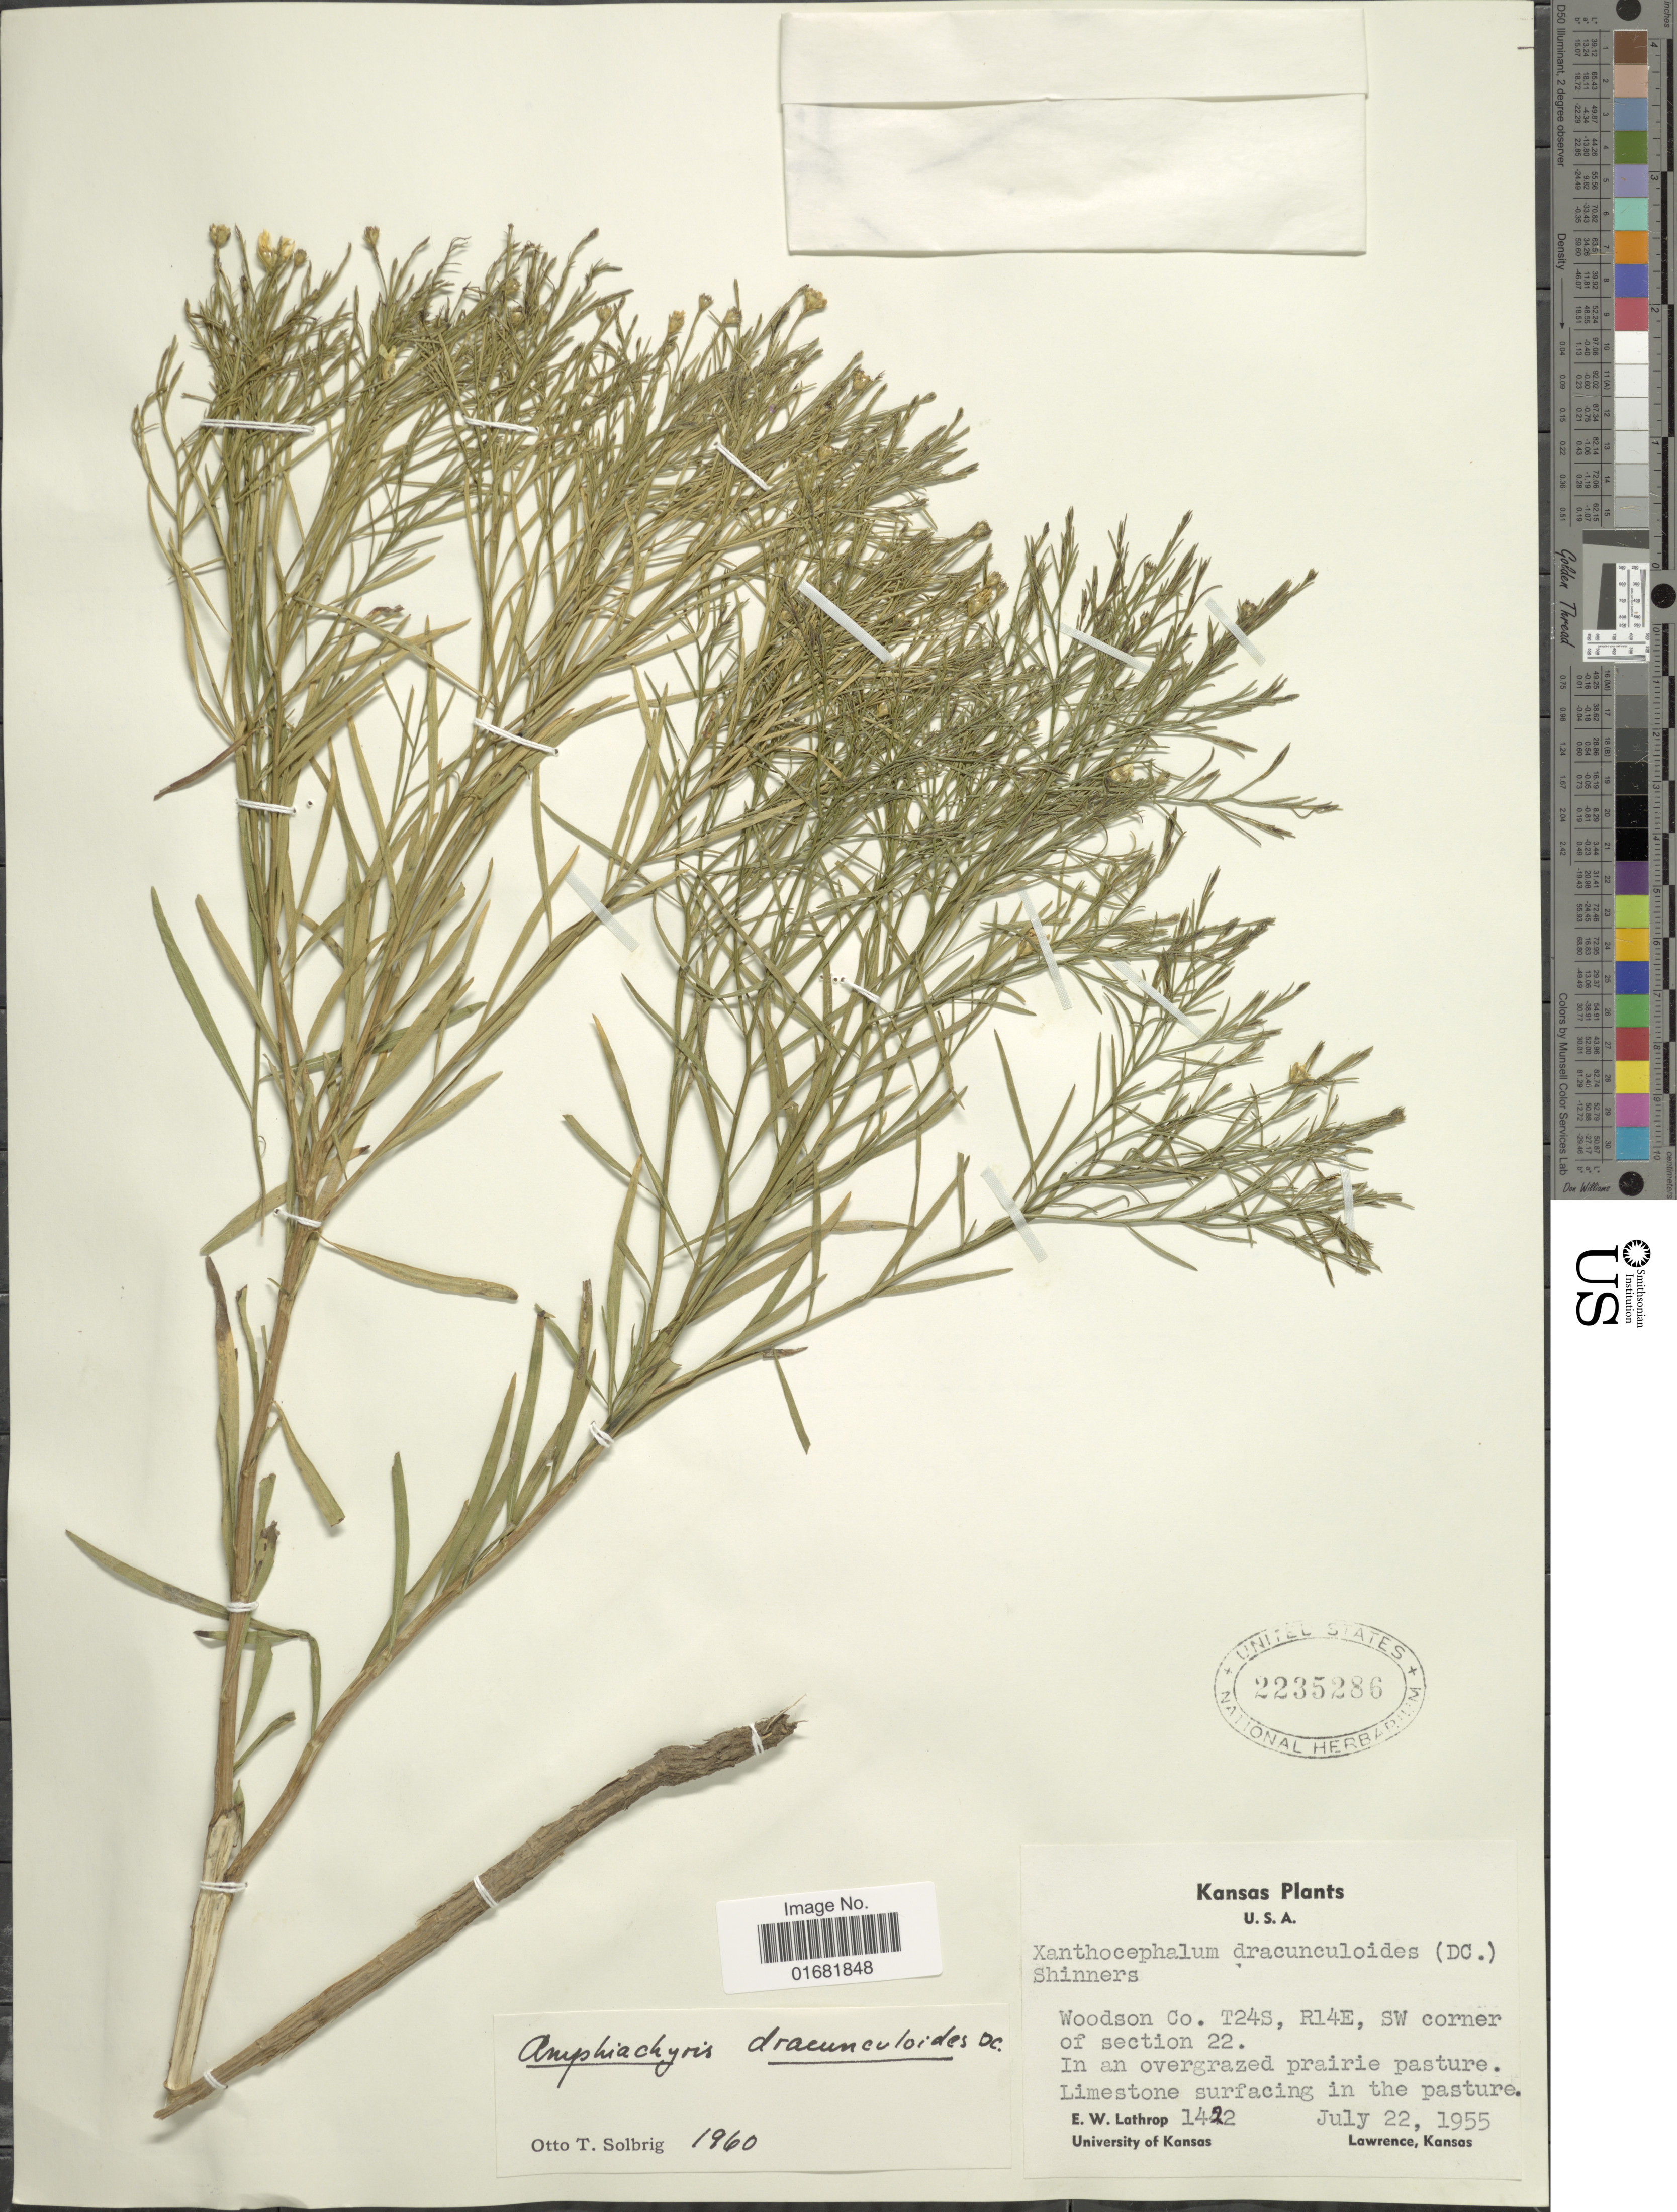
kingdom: Plantae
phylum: Tracheophyta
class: Magnoliopsida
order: Asterales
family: Asteraceae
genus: Amphiachyris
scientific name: Amphiachyris dracunculoides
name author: (DC.) Nutt.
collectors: E. W. Lathrop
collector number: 1422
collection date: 1955-07-22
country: United States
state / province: Kansas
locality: Woodson Co. T24S, R14E, SW corner of section 22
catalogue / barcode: US 2235286